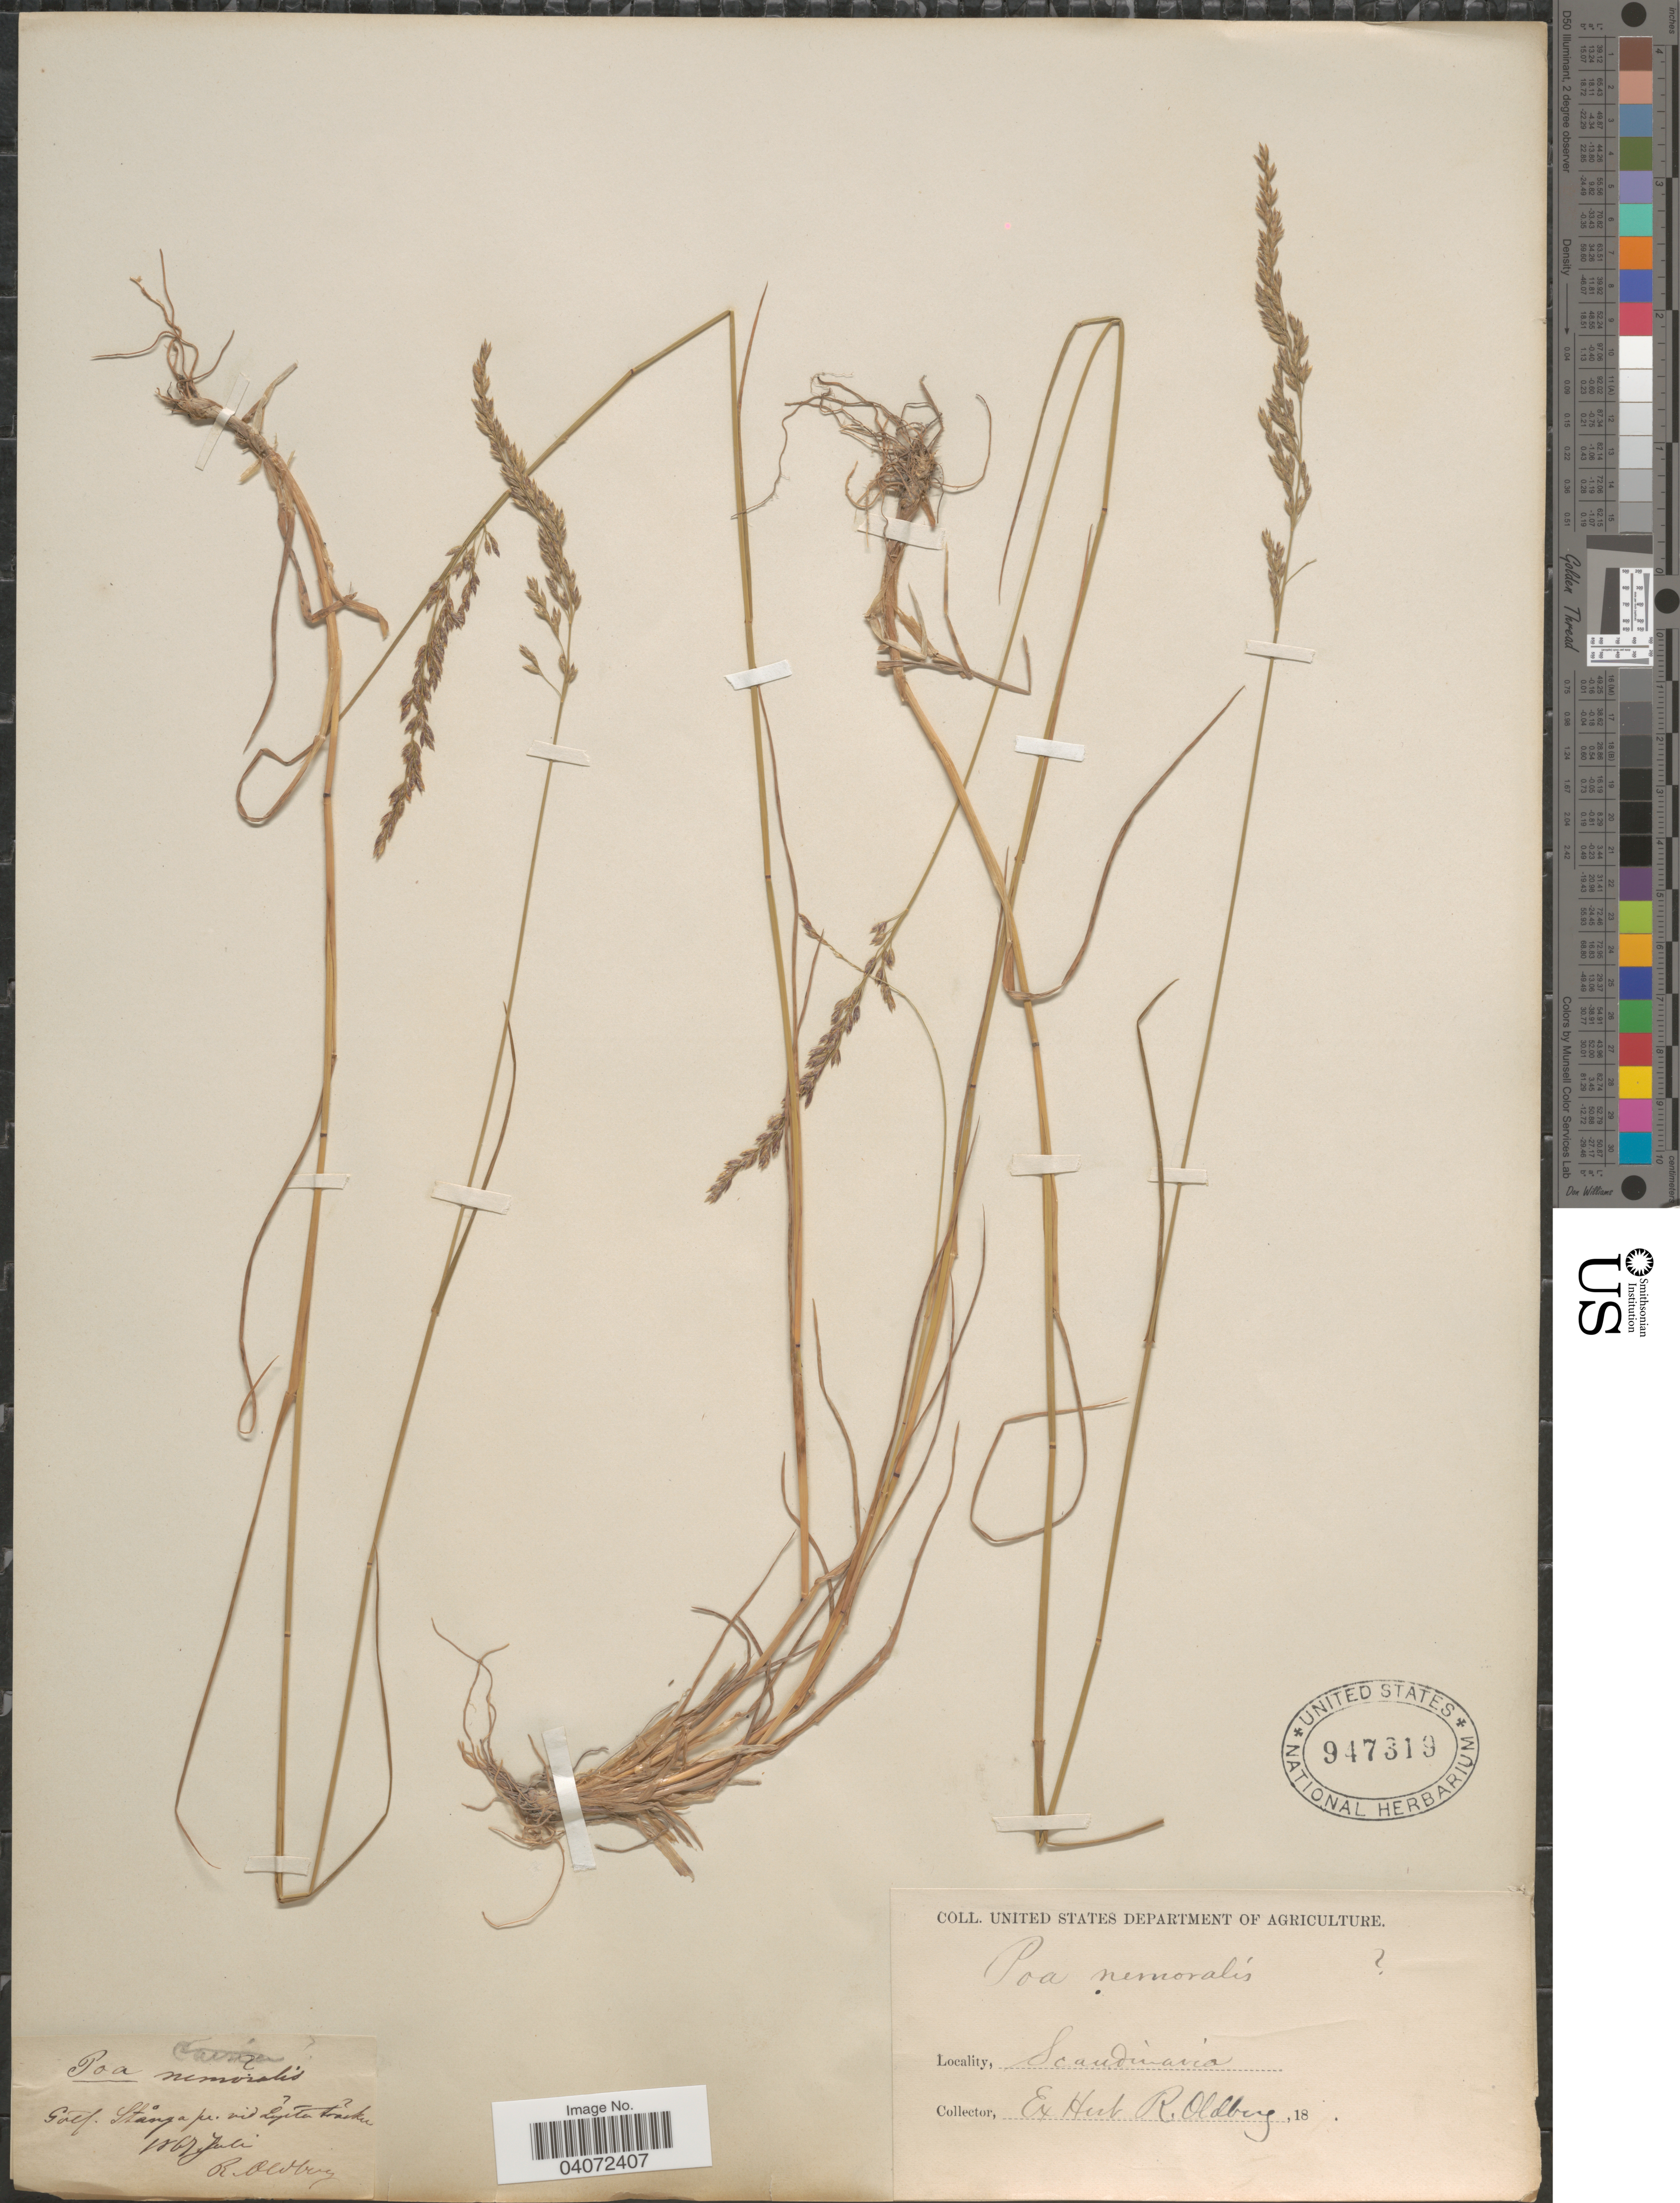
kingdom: Plantae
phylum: Tracheophyta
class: Liliopsida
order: Poales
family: Poaceae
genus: Poa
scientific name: Poa nemoralis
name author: L.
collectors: R. Oldberg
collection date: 1867-07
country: Sweden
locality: Gotl. Stång a pr. vid [illegible text].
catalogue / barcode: US 947319